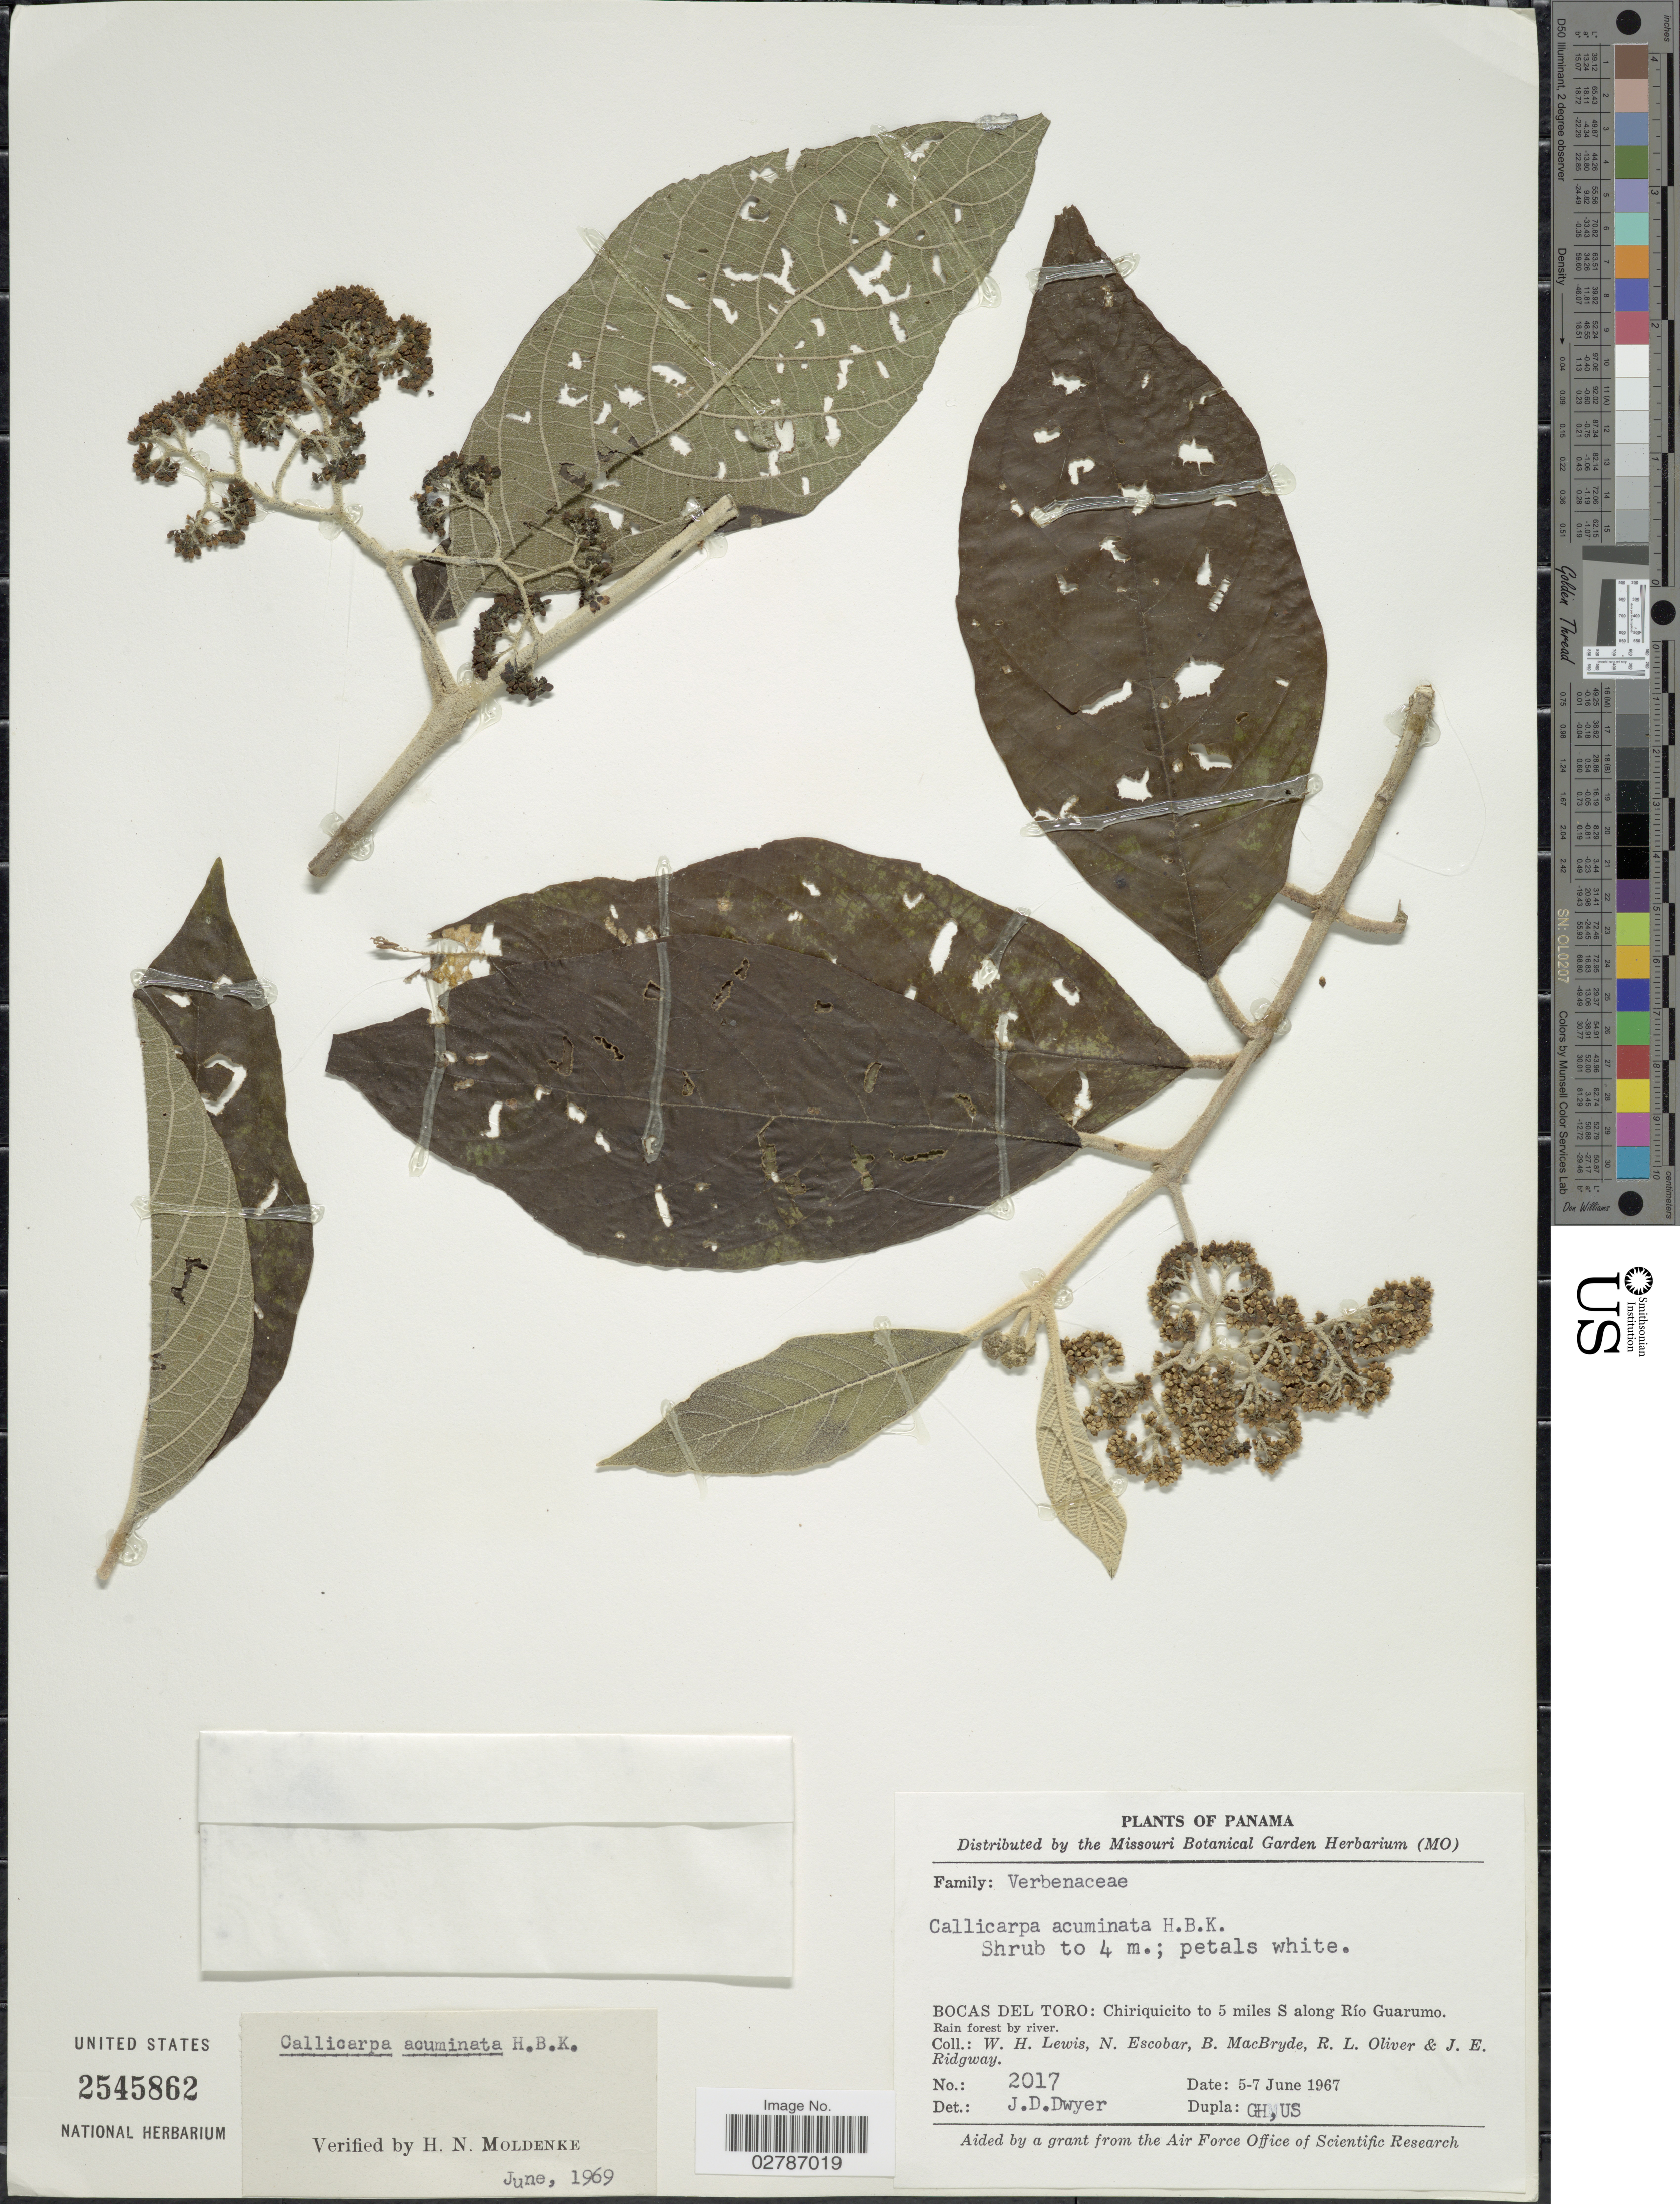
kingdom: Plantae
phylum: Tracheophyta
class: Magnoliopsida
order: Lamiales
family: Lamiaceae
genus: Callicarpa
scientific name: Callicarpa acuminata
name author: Kunth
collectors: W. H. Lewis, N. Escobar, B. MacBryde, R. Oliver & J. Ridgway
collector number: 2017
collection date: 1967-06-05/1967-06-07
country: Panama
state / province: Bocas del Toro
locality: Chiriquicito to 5 miles S along Río Guarumo.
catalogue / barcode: US 2545862